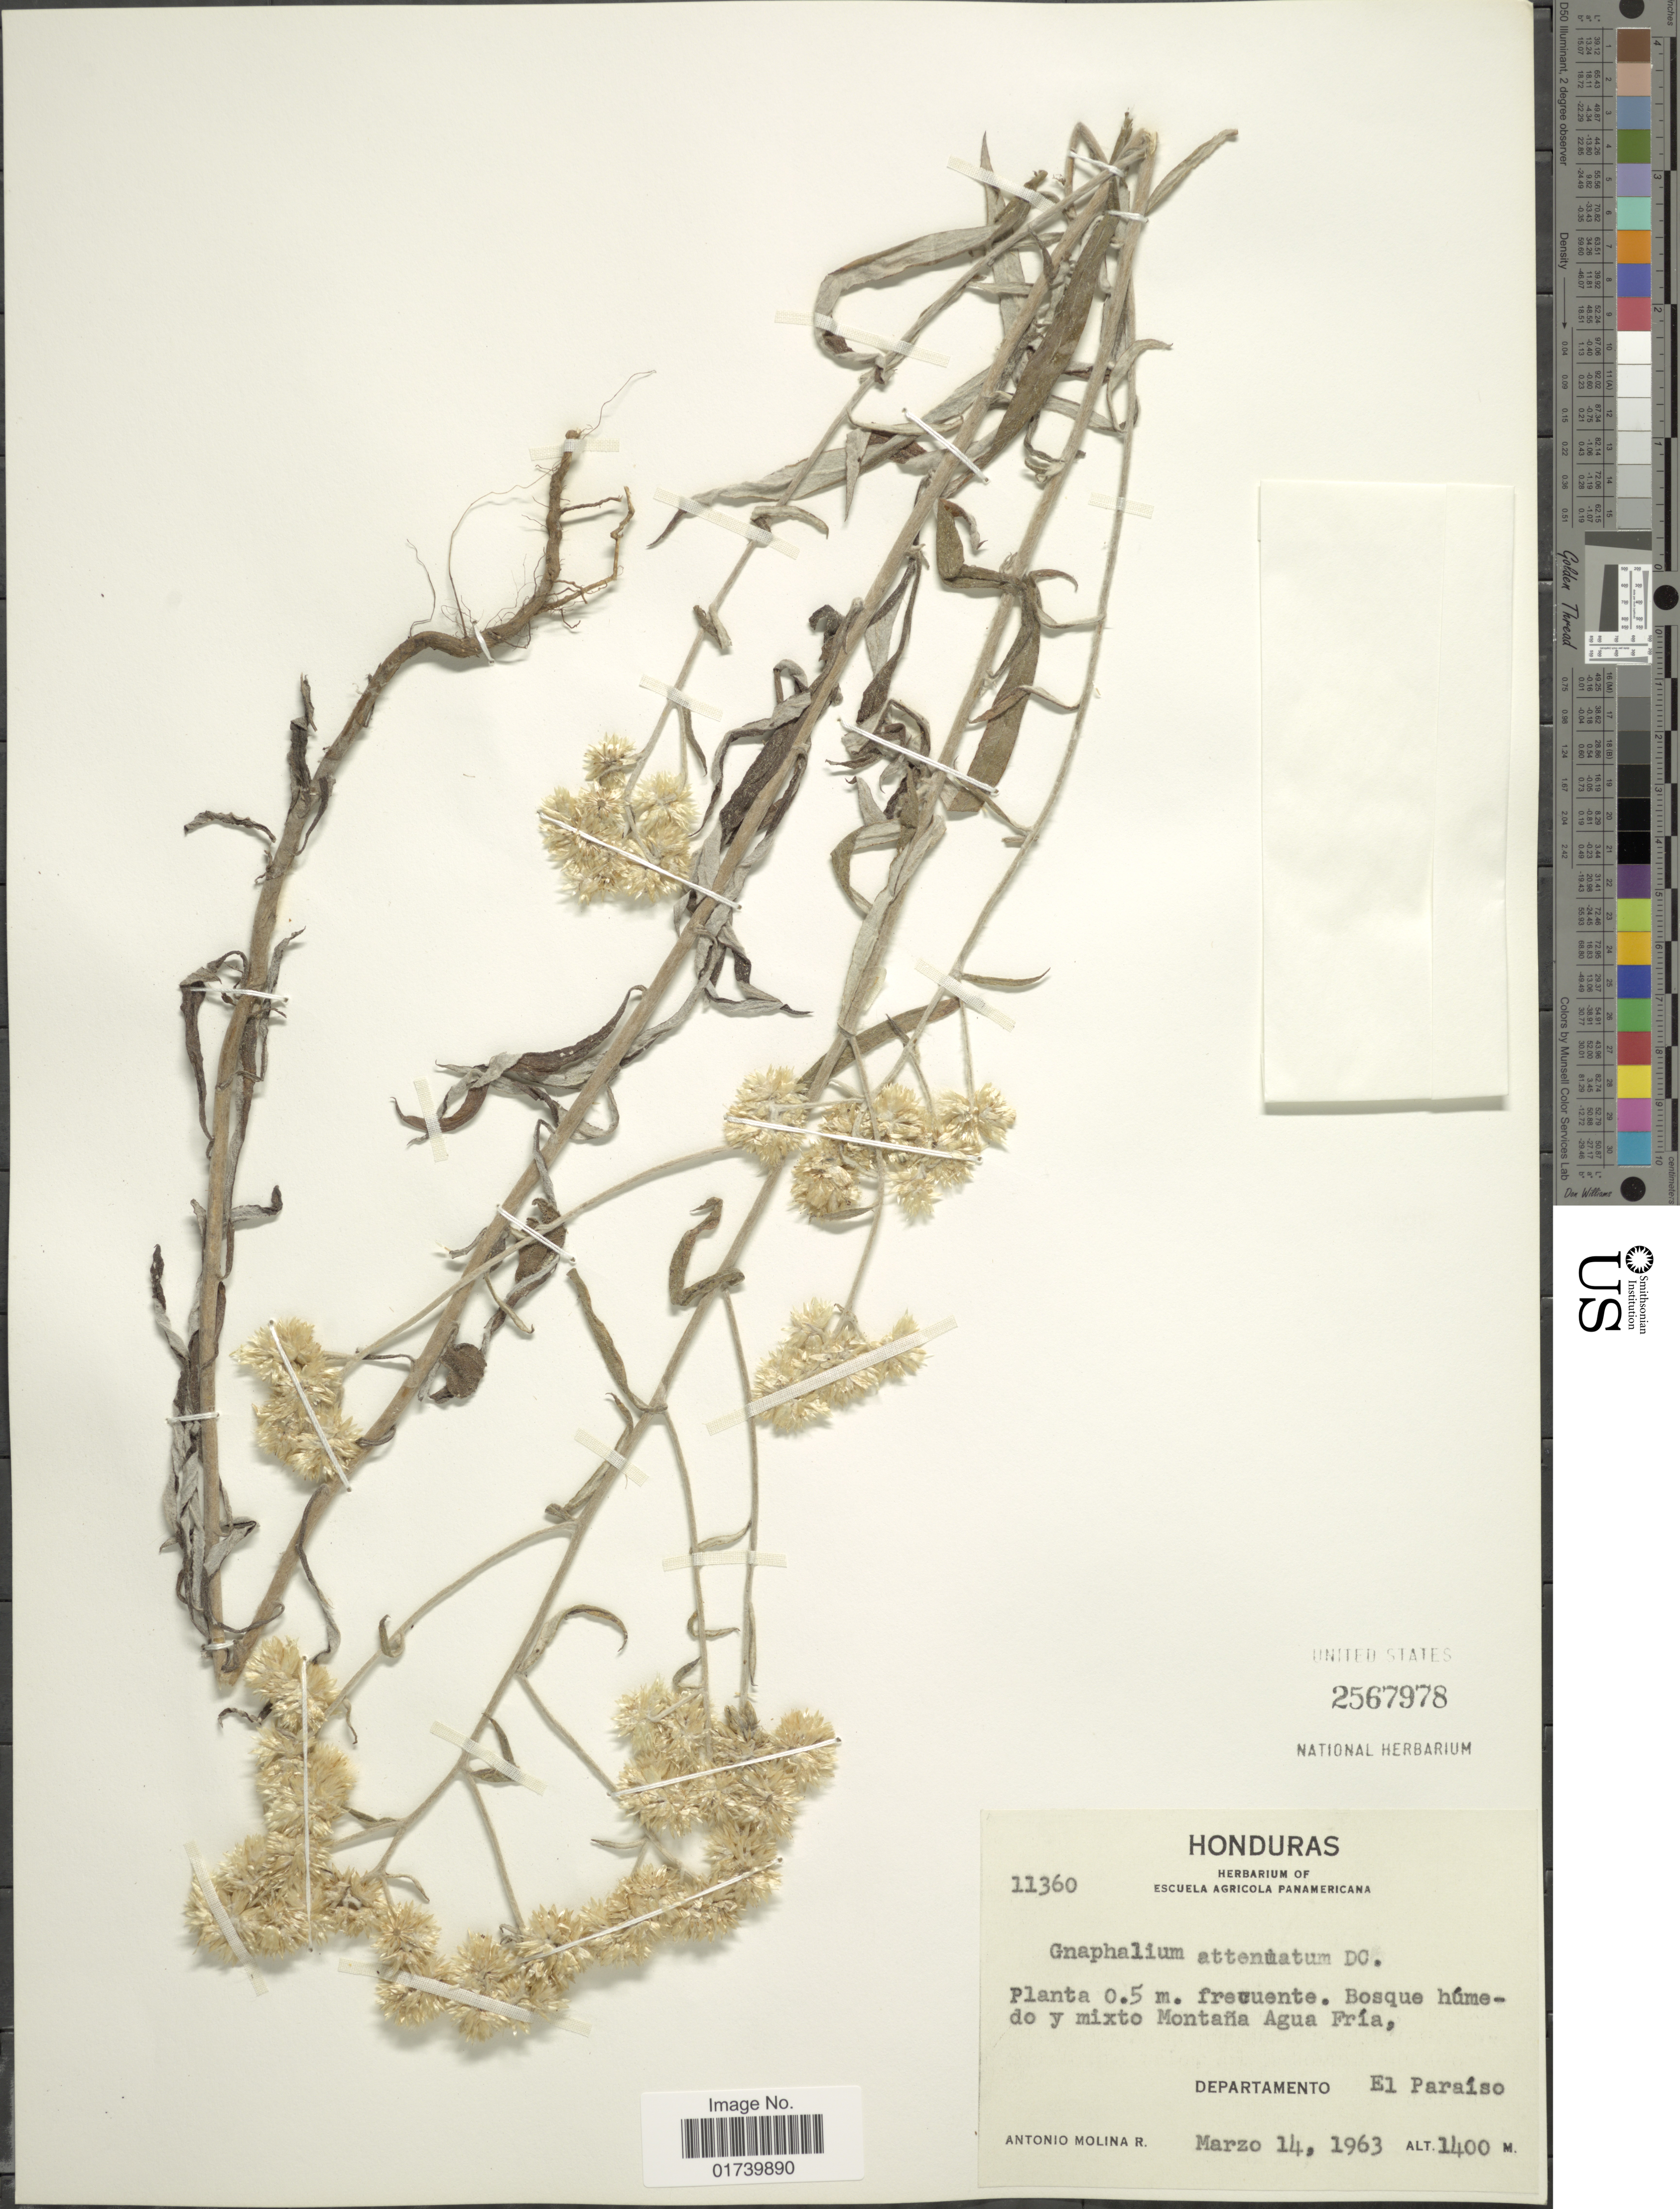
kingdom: Plantae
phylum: Tracheophyta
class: Magnoliopsida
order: Asterales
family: Asteraceae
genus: Pseudognaphalium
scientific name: Pseudognaphalium attenuatum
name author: (DC.) Anderb.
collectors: A. Molina R.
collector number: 11360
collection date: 1963-03-14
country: Honduras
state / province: El Paraíso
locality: Bosque humedo y mixto Montana Agua Fria, Departamento El Paraiso.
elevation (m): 1400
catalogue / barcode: US 2567978